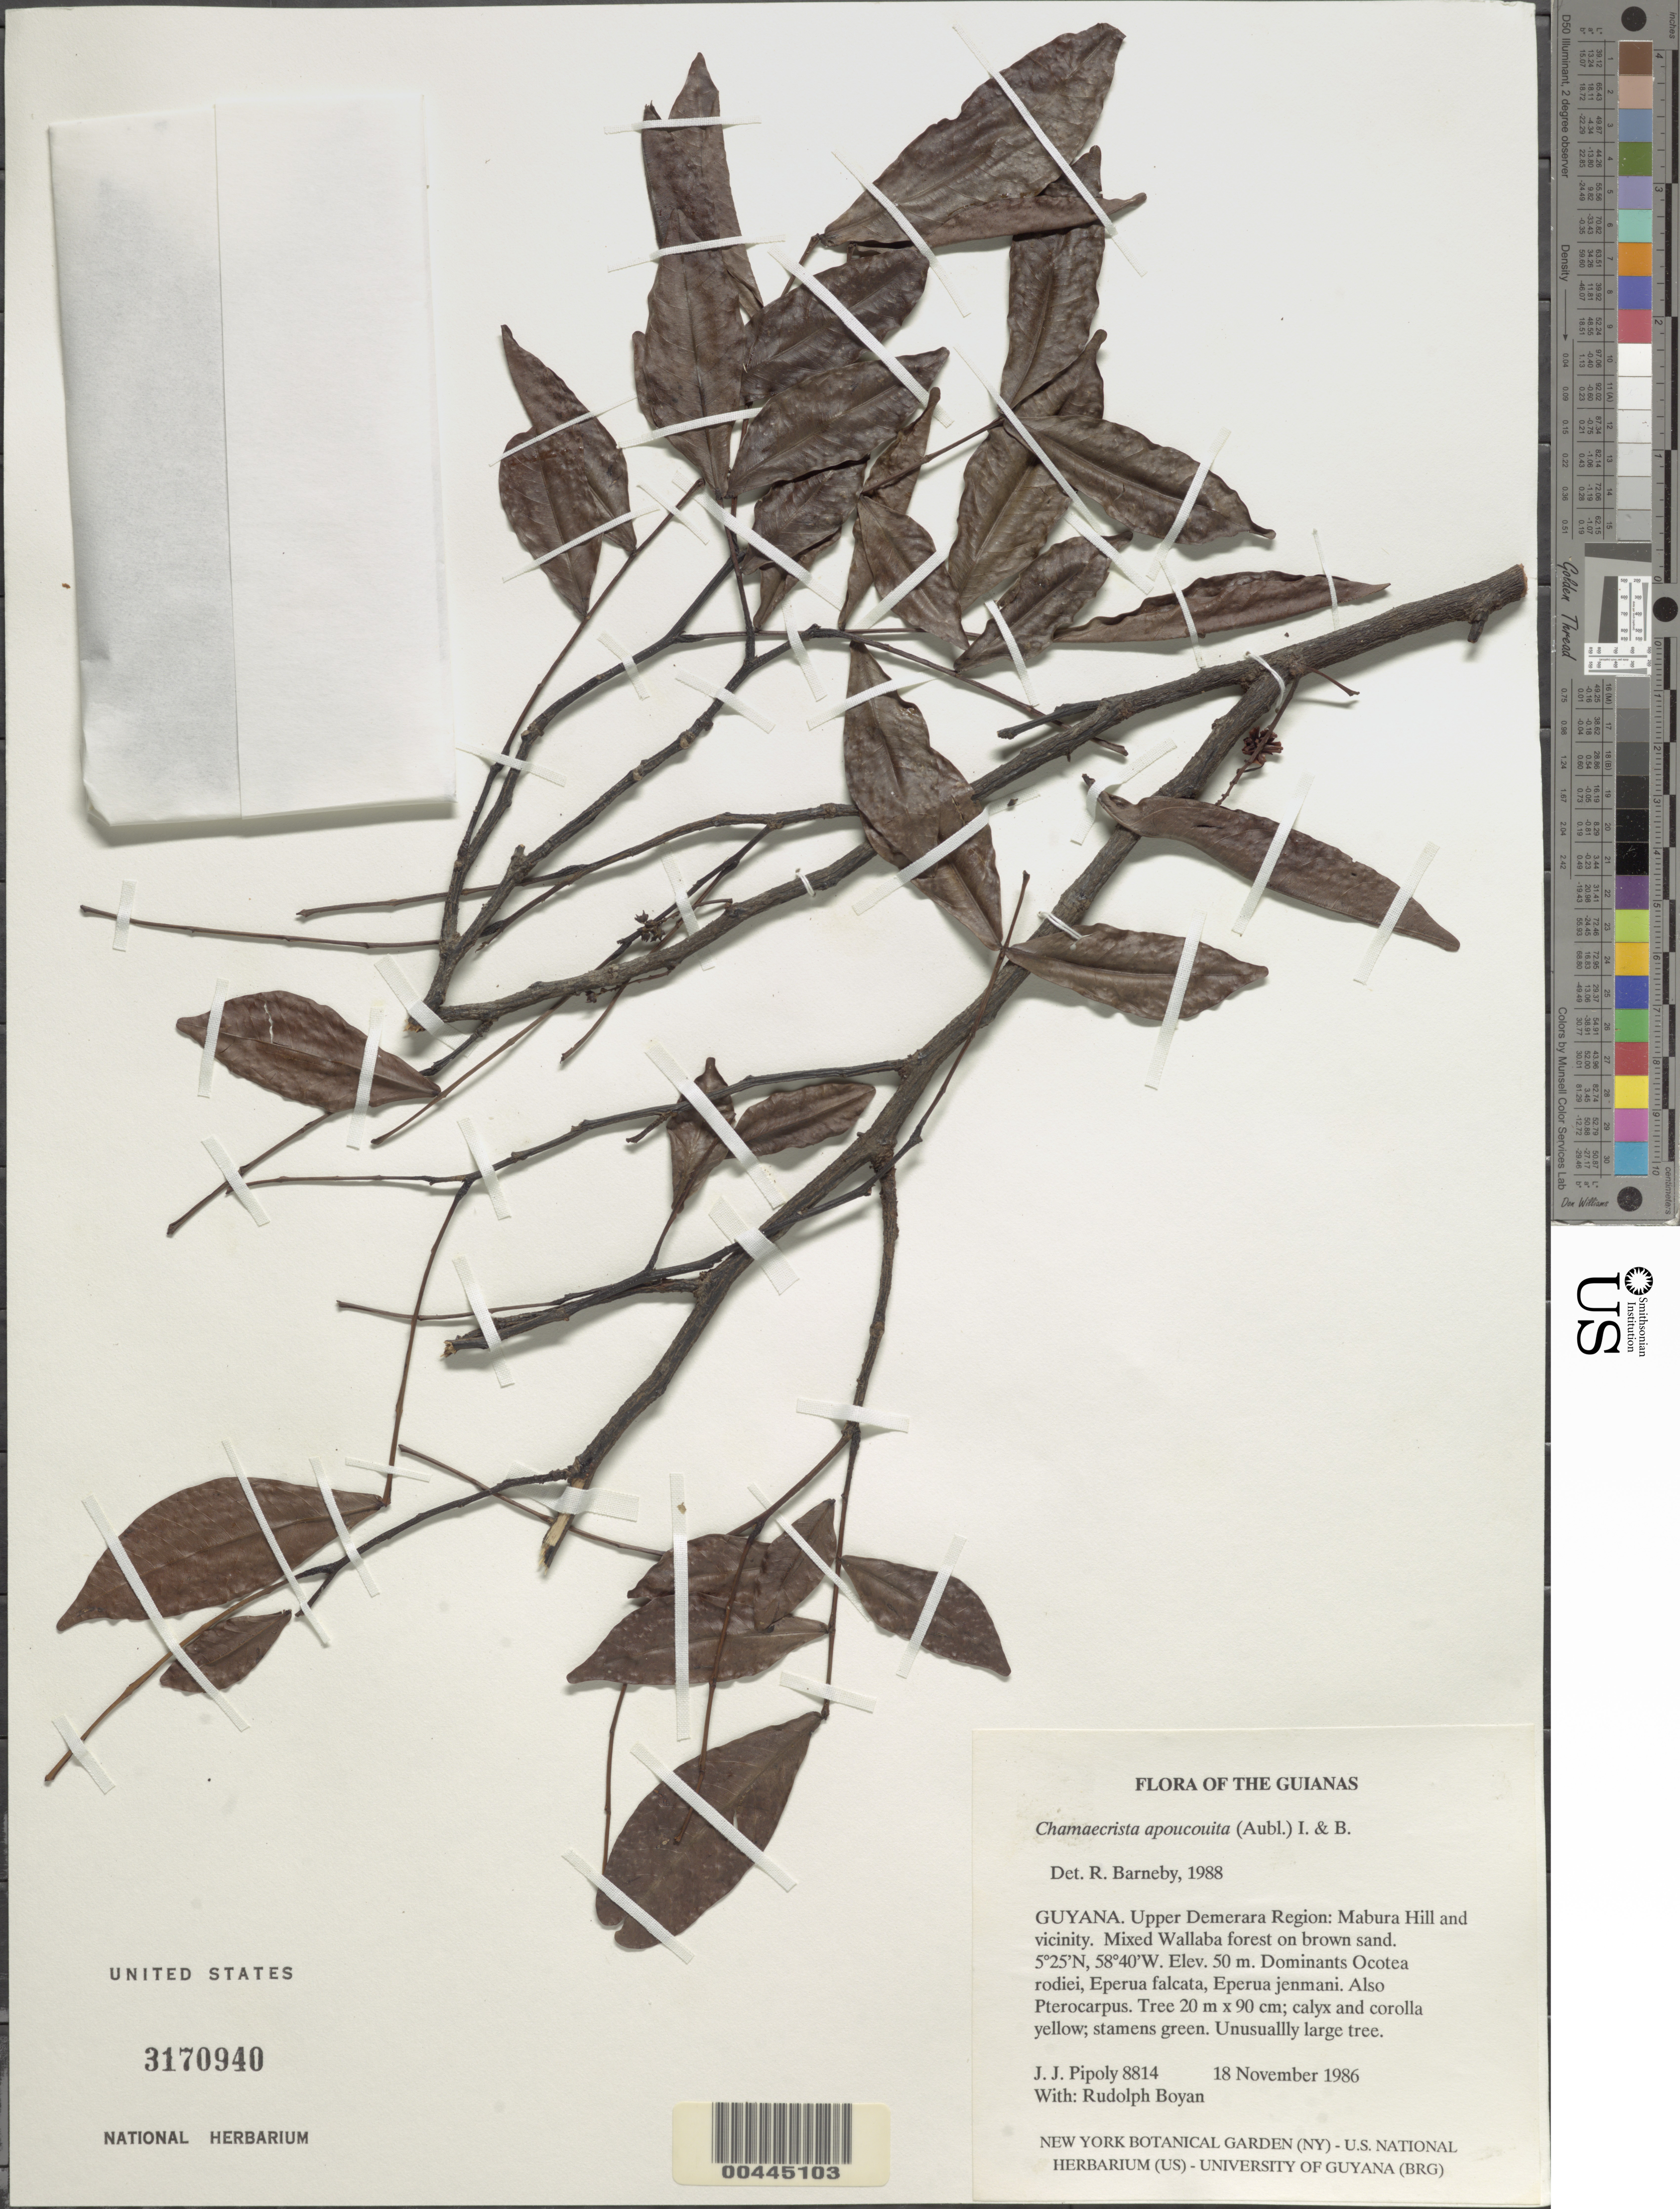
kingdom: Plantae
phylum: Tracheophyta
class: Magnoliopsida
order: Fabales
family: Fabaceae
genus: Chamaecrista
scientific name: Chamaecrista apoucouita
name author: (Aubl.) H.S. Irwin & Barneby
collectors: J. J. Pipoly & R. Boyan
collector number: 8814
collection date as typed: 18 Nov 1986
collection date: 1986-11-18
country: Guyana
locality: Upper demerara - berbice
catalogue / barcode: US 3170940